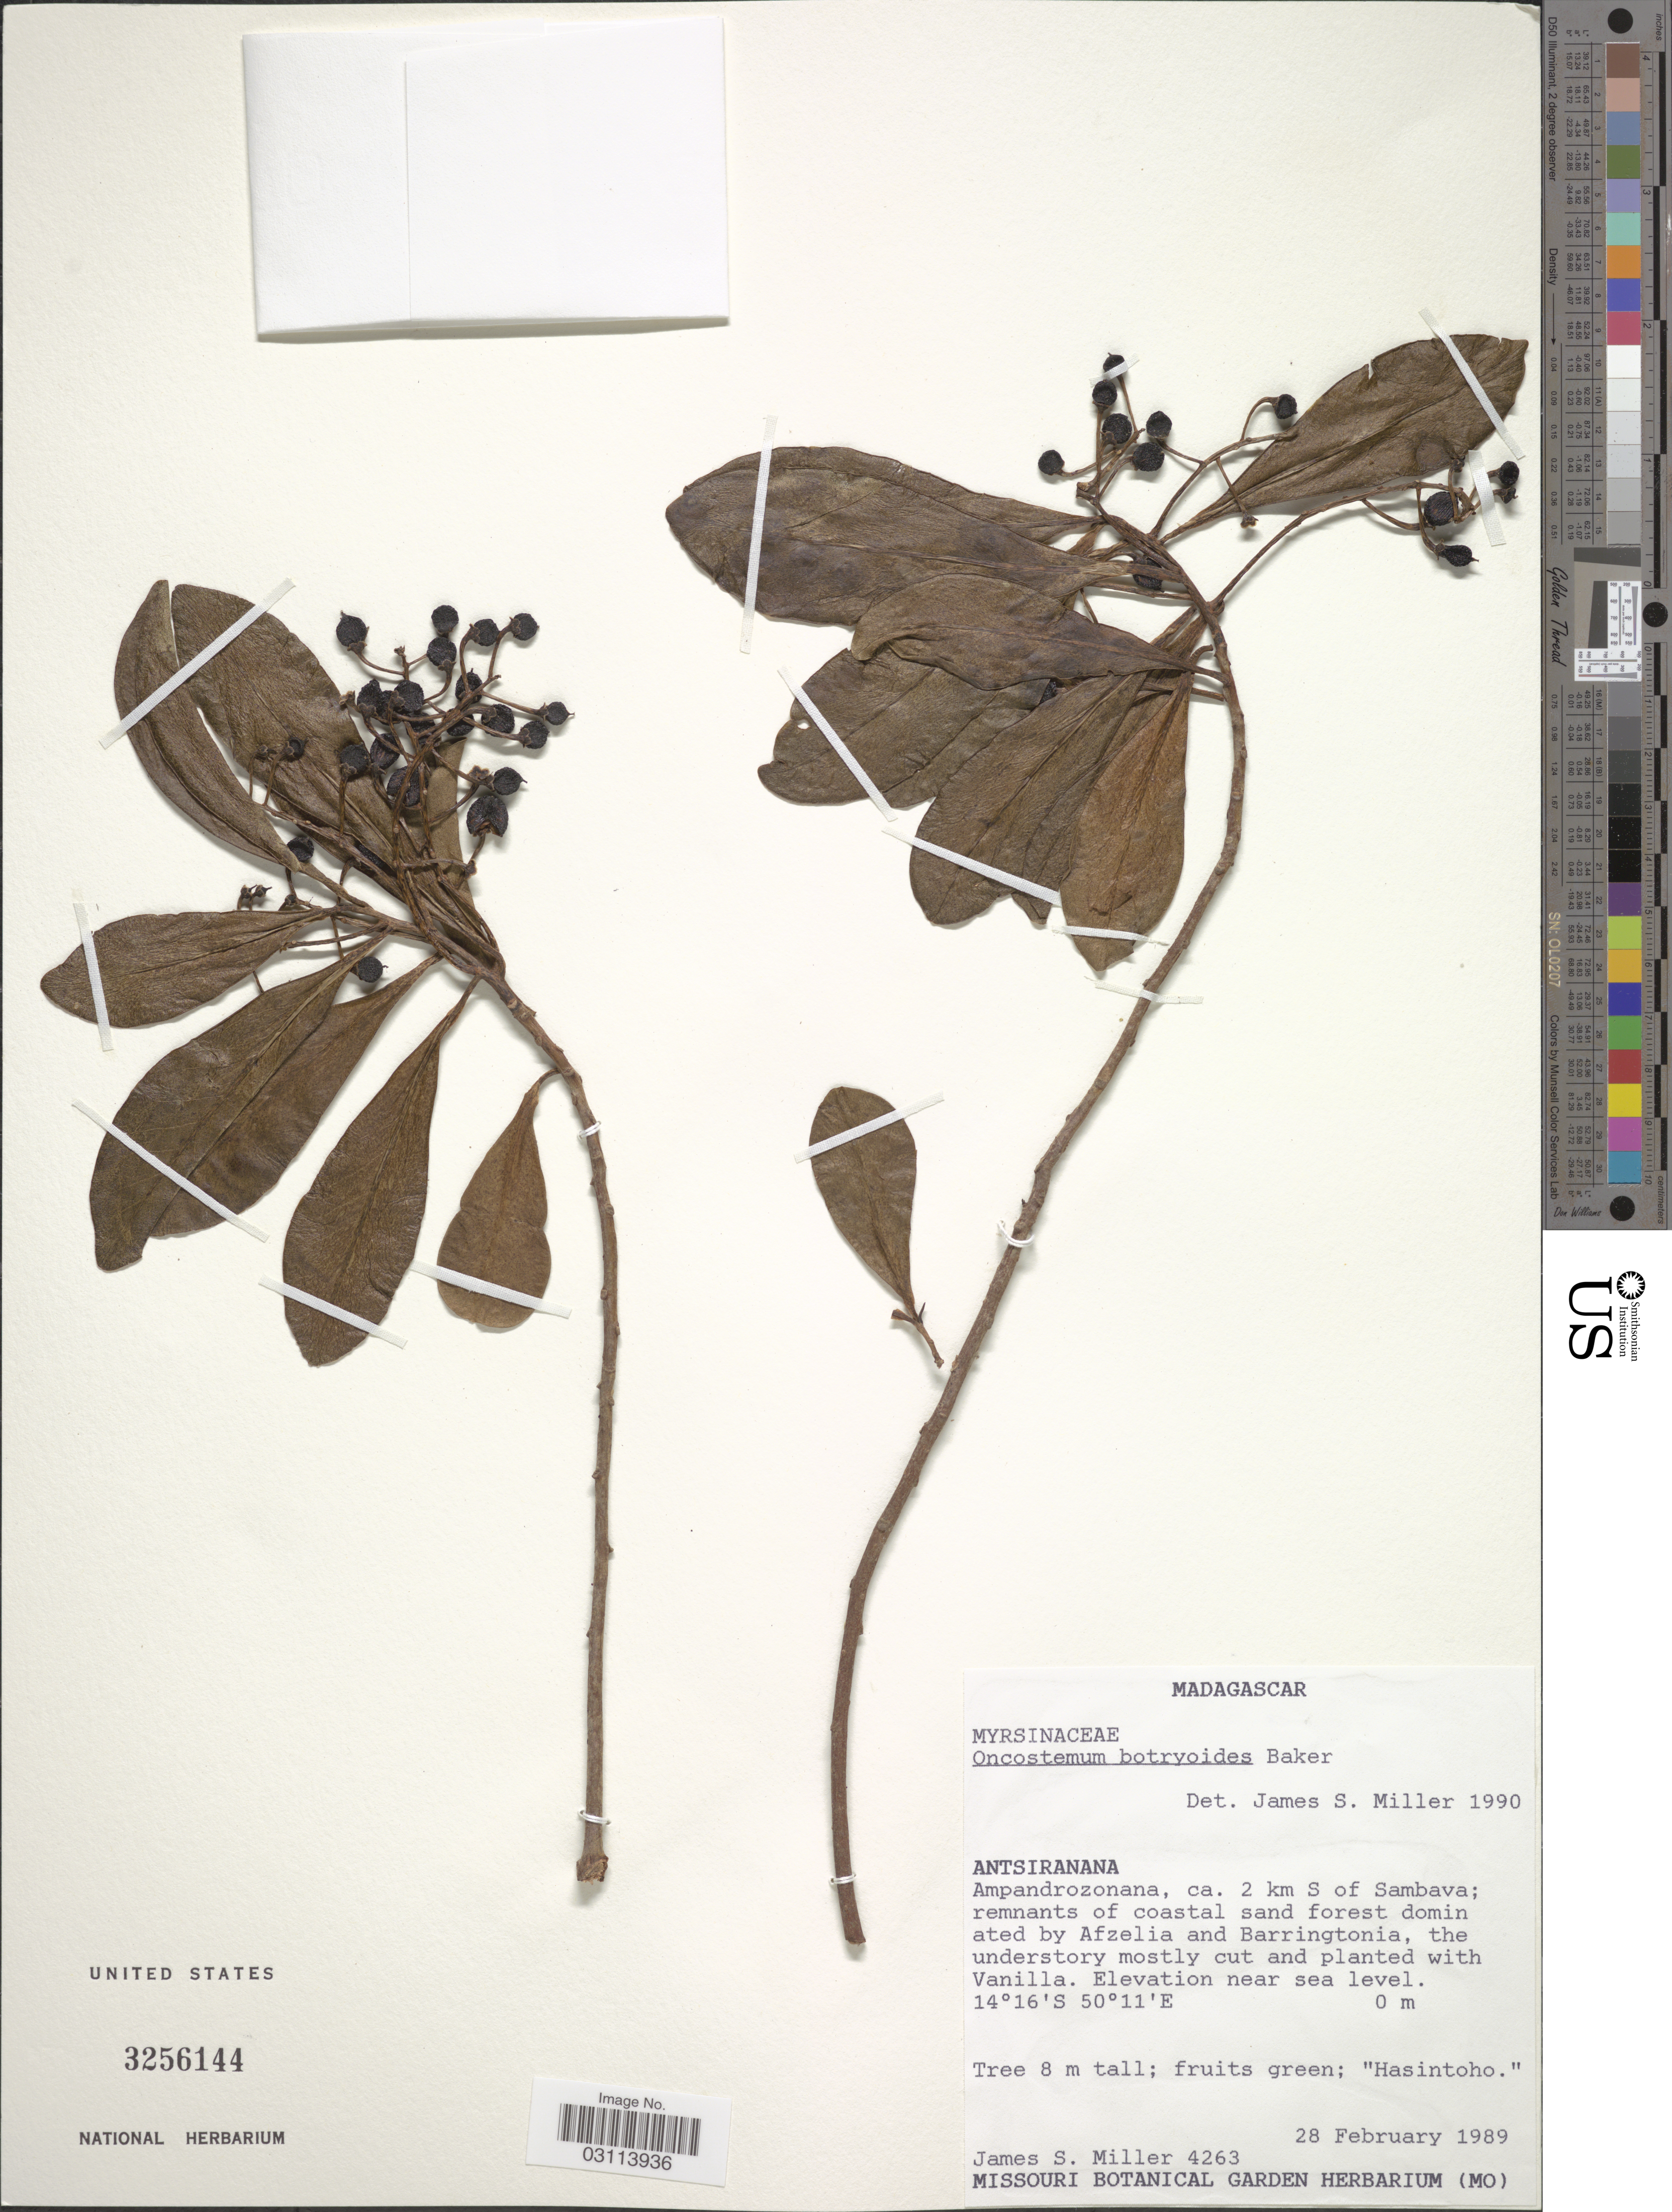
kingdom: Plantae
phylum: Tracheophyta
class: Magnoliopsida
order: Ericales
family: Primulaceae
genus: Oncostemum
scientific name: Oncostemum botryoides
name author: Baker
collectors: J. S. Miller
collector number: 4263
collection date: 1989-02-28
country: Madagascar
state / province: Sava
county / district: Sambava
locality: Ampandrozonana, ca. 2 km S of Sambava.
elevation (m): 0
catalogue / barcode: US 3256144